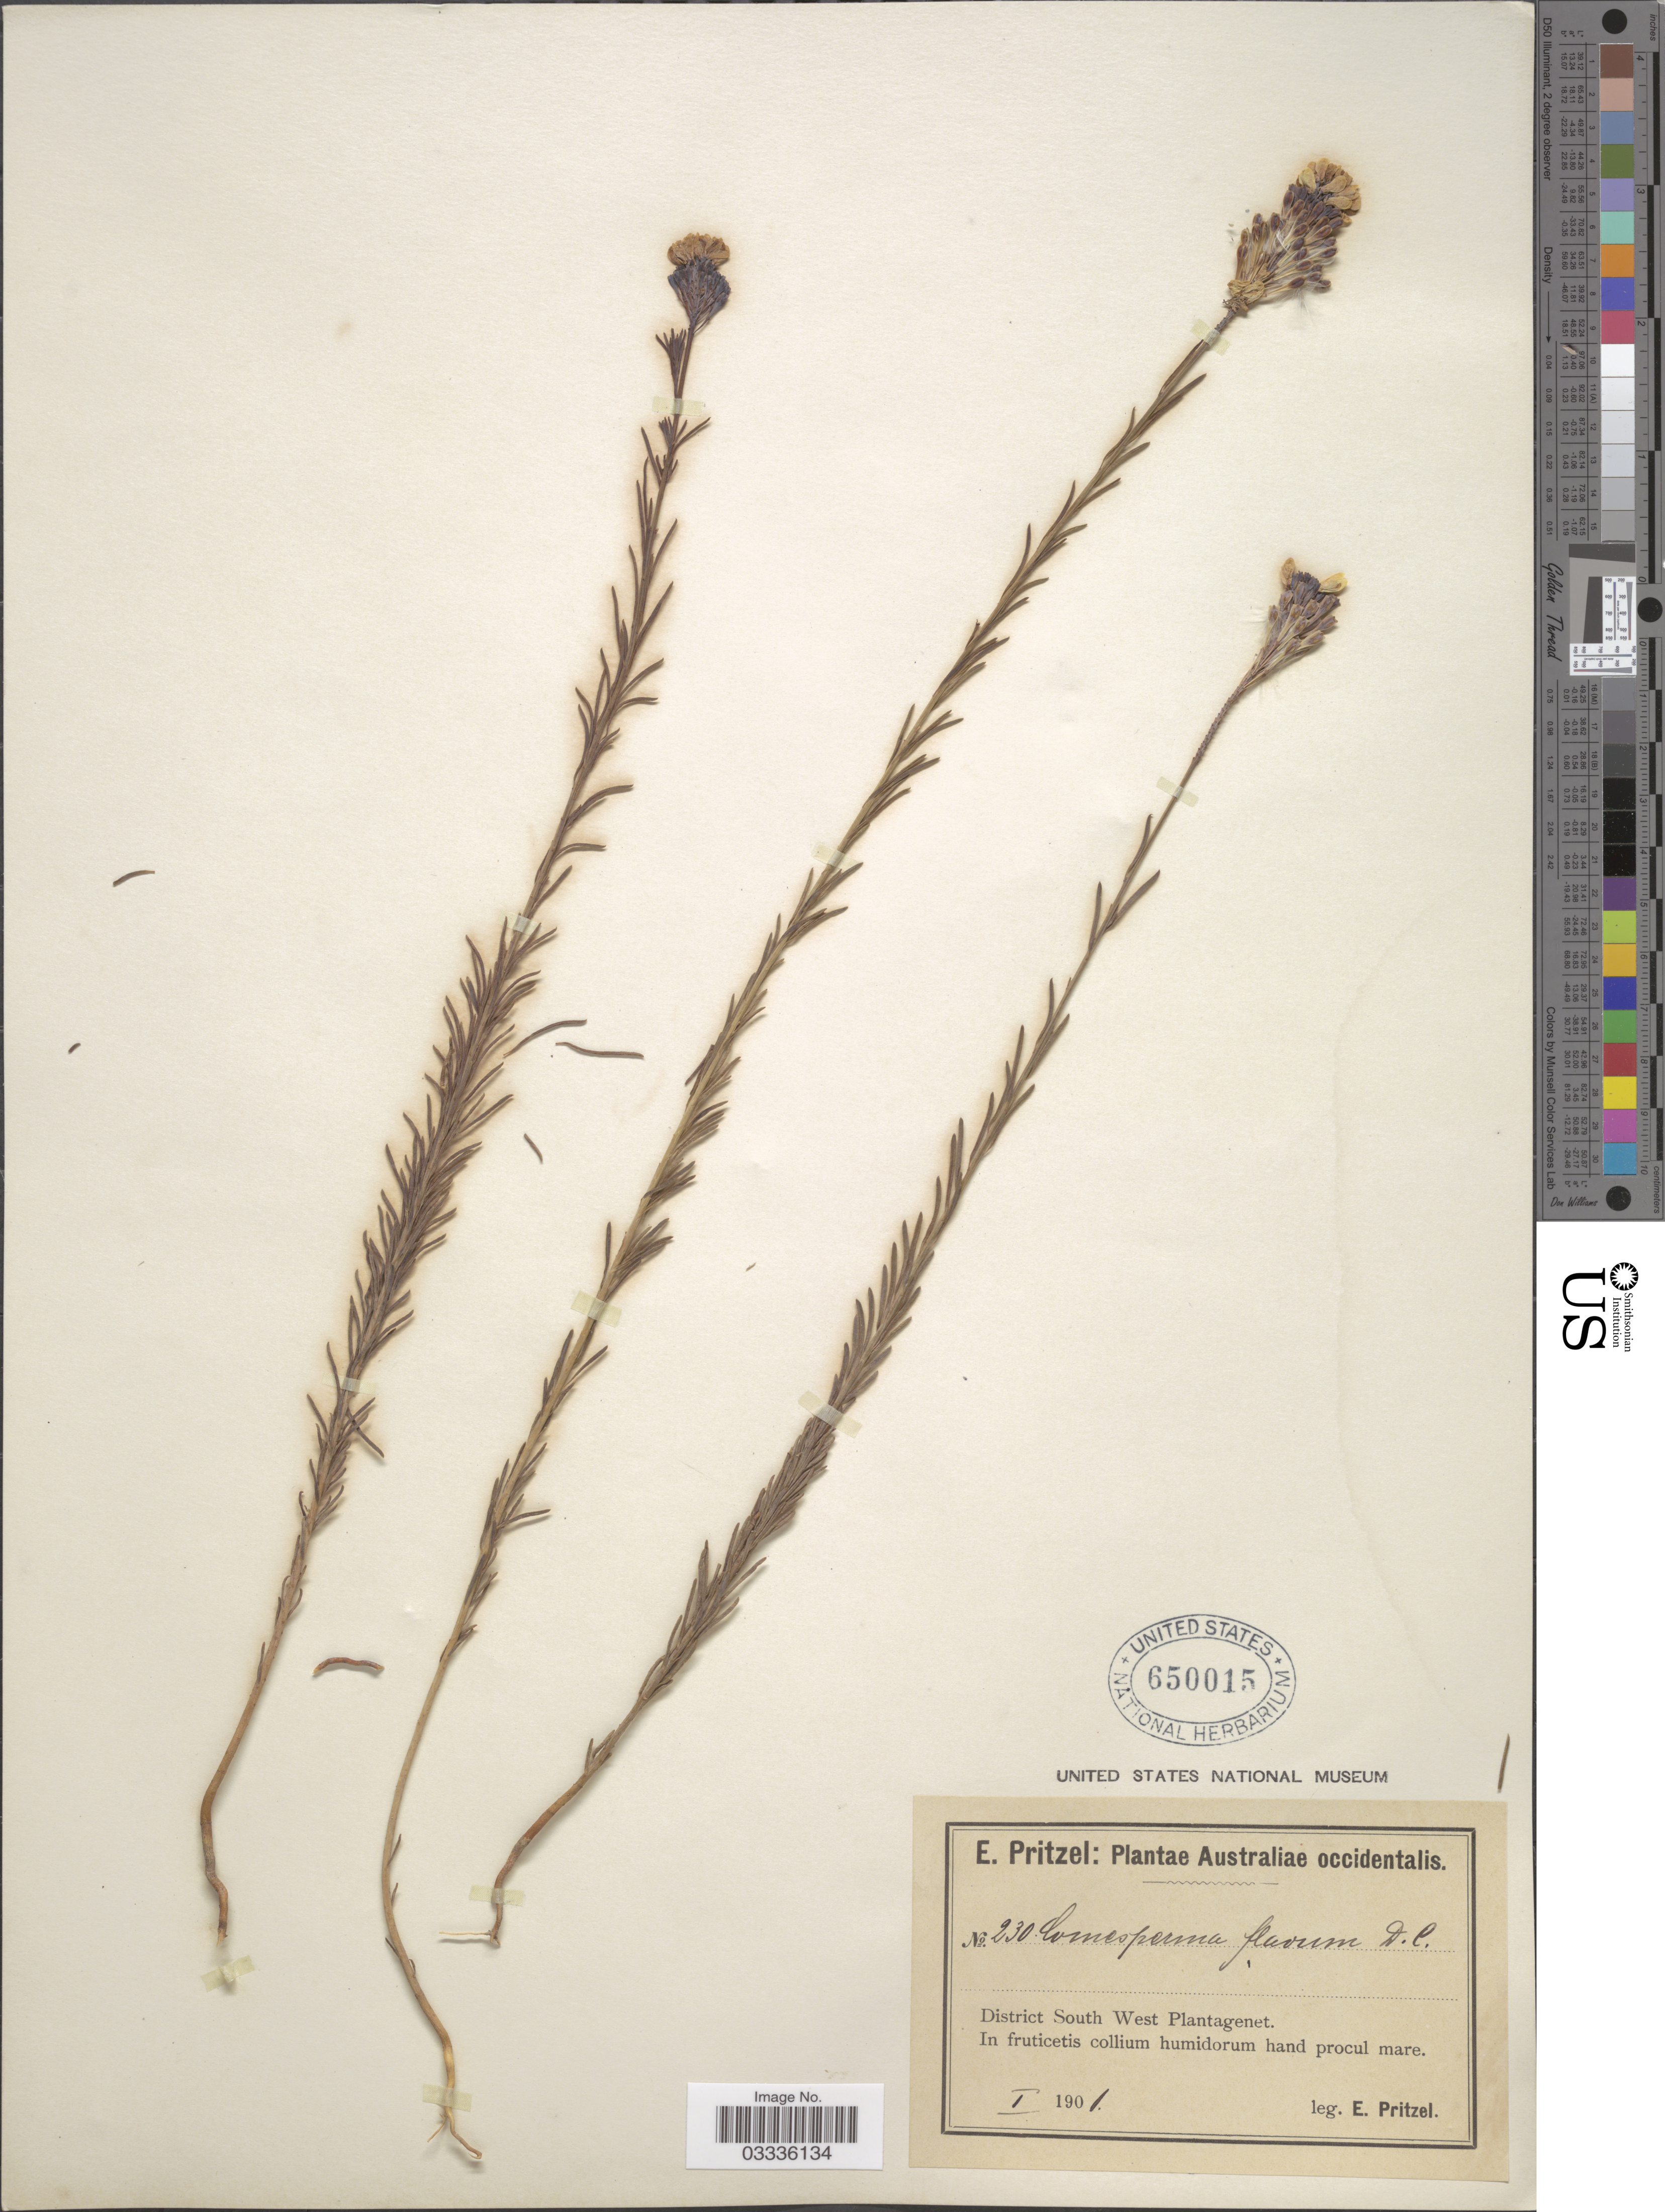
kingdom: Plantae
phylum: Tracheophyta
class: Magnoliopsida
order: Fabales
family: Polygalaceae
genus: Comesperma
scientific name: Comesperma flavum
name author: DC.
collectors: E. G. Pritzel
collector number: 230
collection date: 1901-01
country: Australia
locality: Australiae occidentalis. District South West Plantagenet.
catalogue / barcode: US 650015